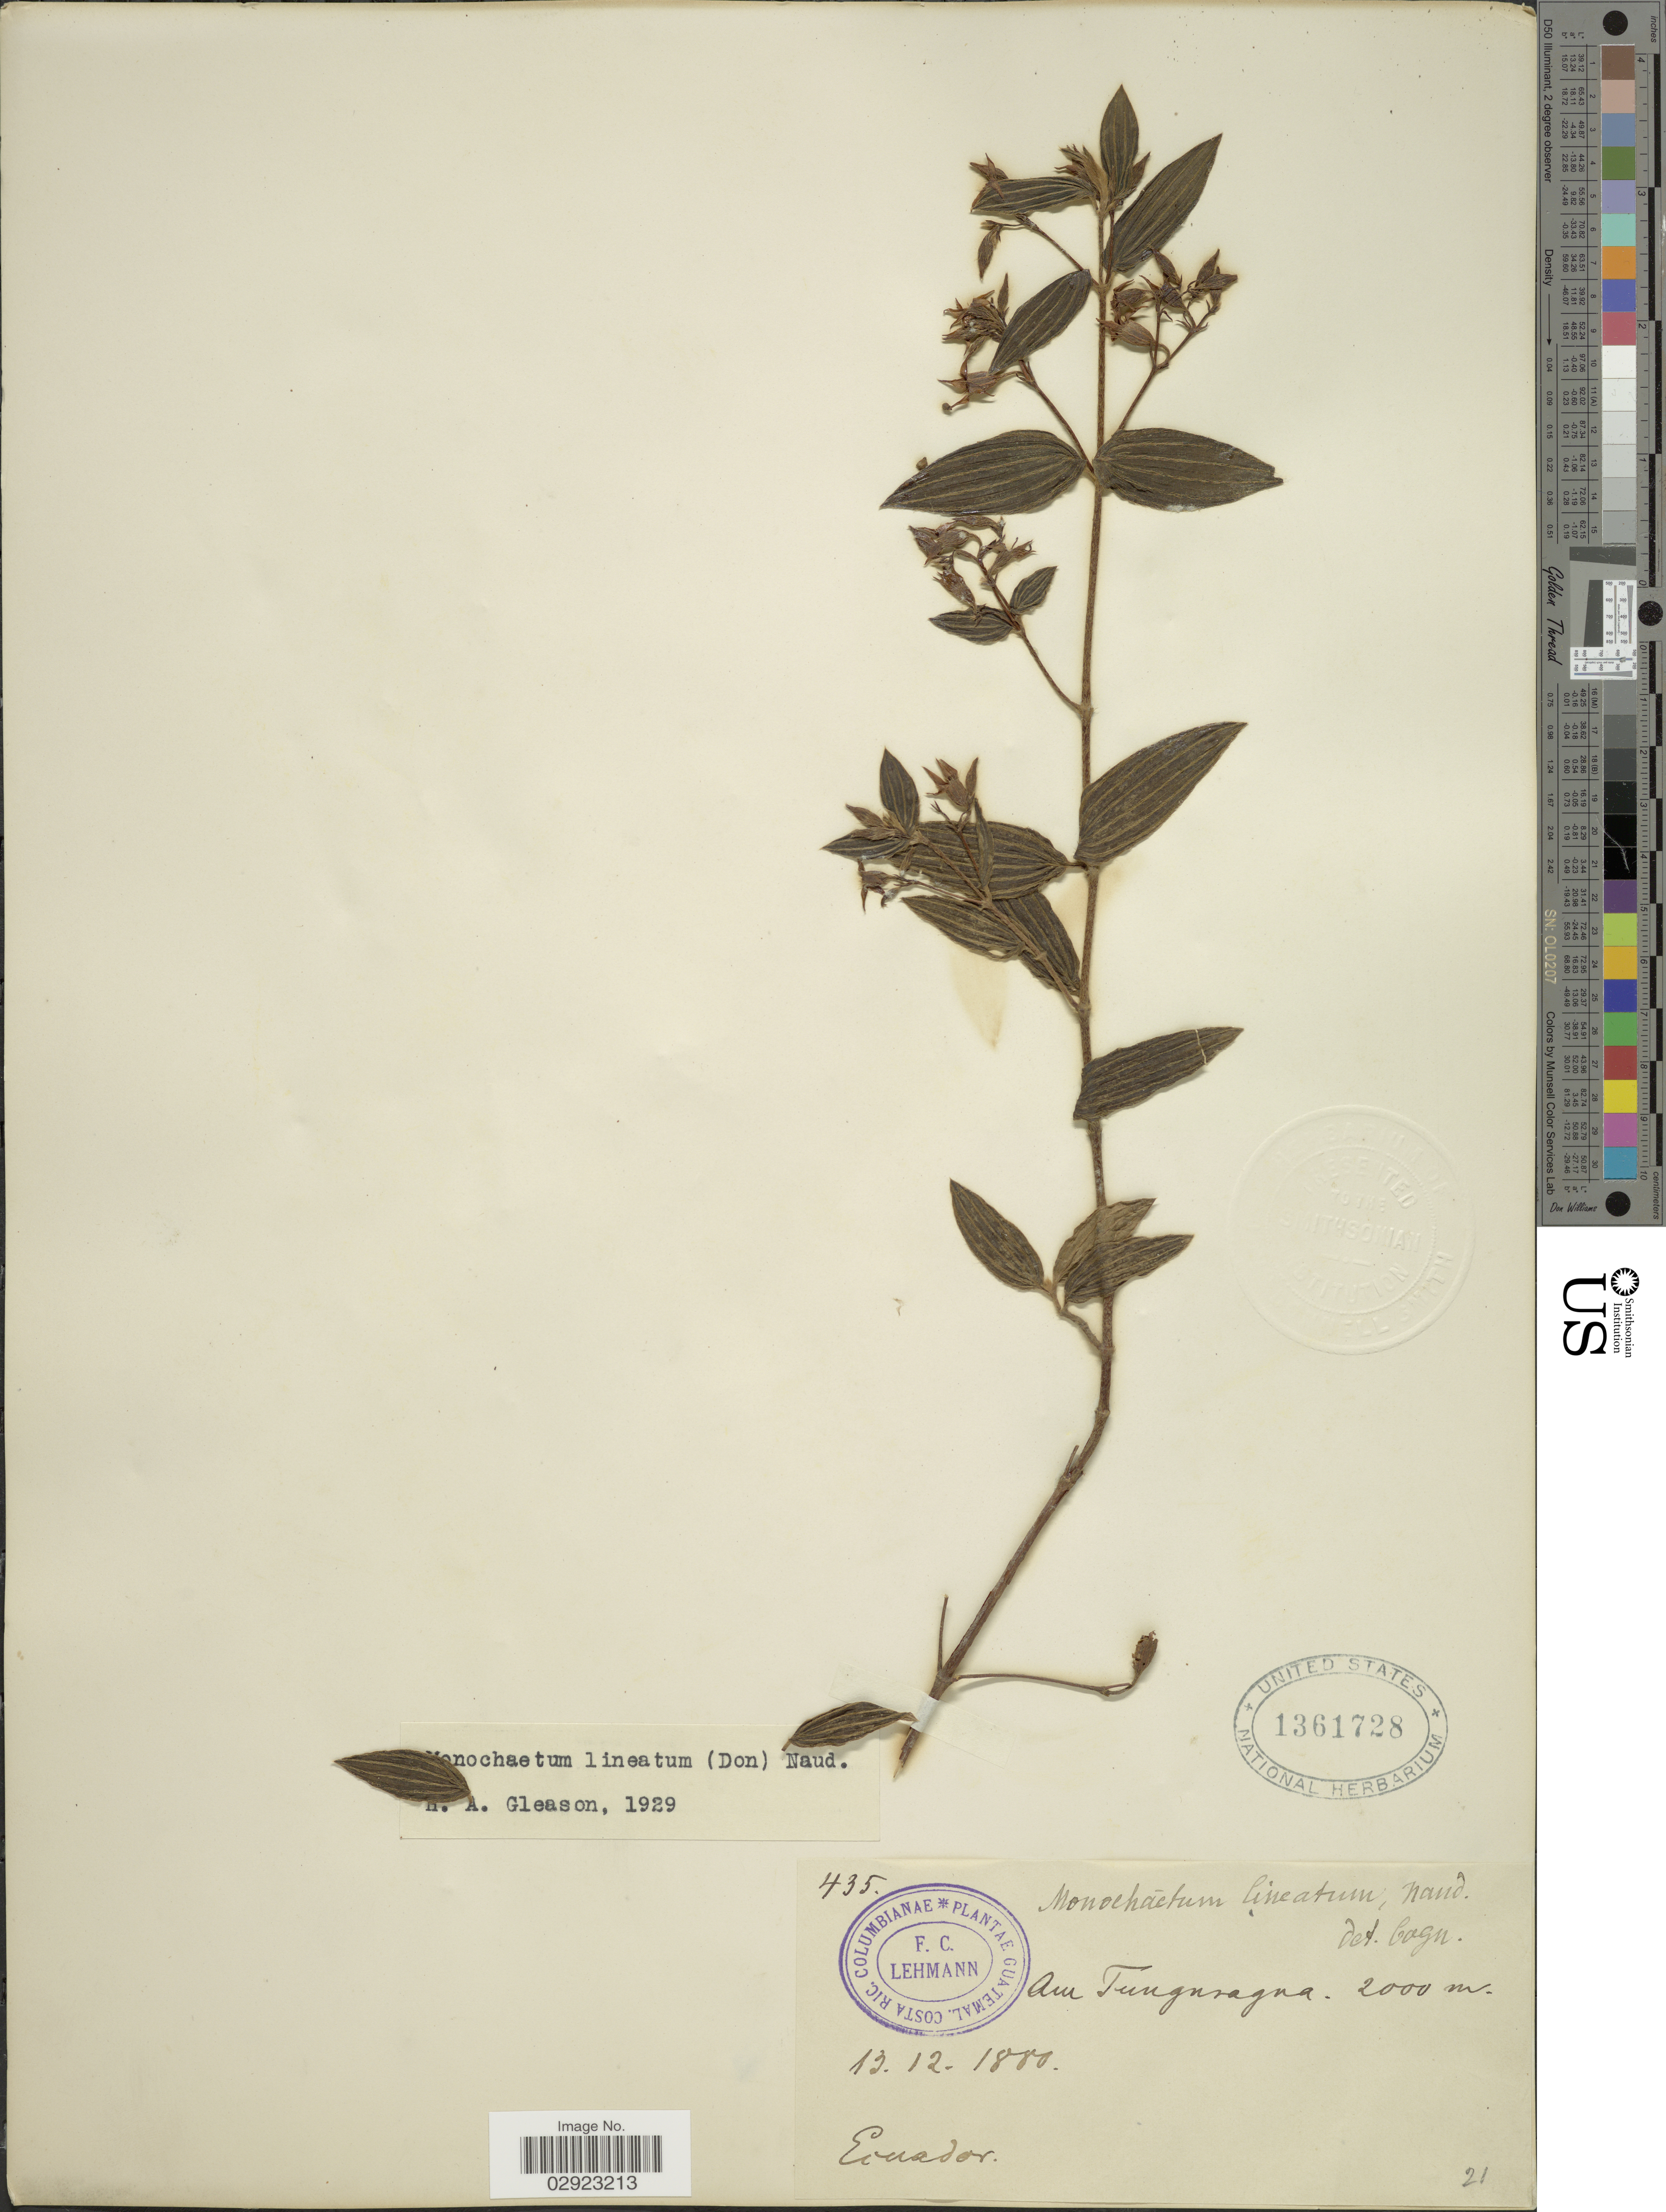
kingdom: Plantae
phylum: Tracheophyta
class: Magnoliopsida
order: Myrtales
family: Melastomataceae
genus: Monochaetum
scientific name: Monochaetum lineatum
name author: (D. Don) Naudin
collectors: F. C. Lehmann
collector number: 435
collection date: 1880-12-13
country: Ecuador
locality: Tunguragua.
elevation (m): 2000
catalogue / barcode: US 1361728